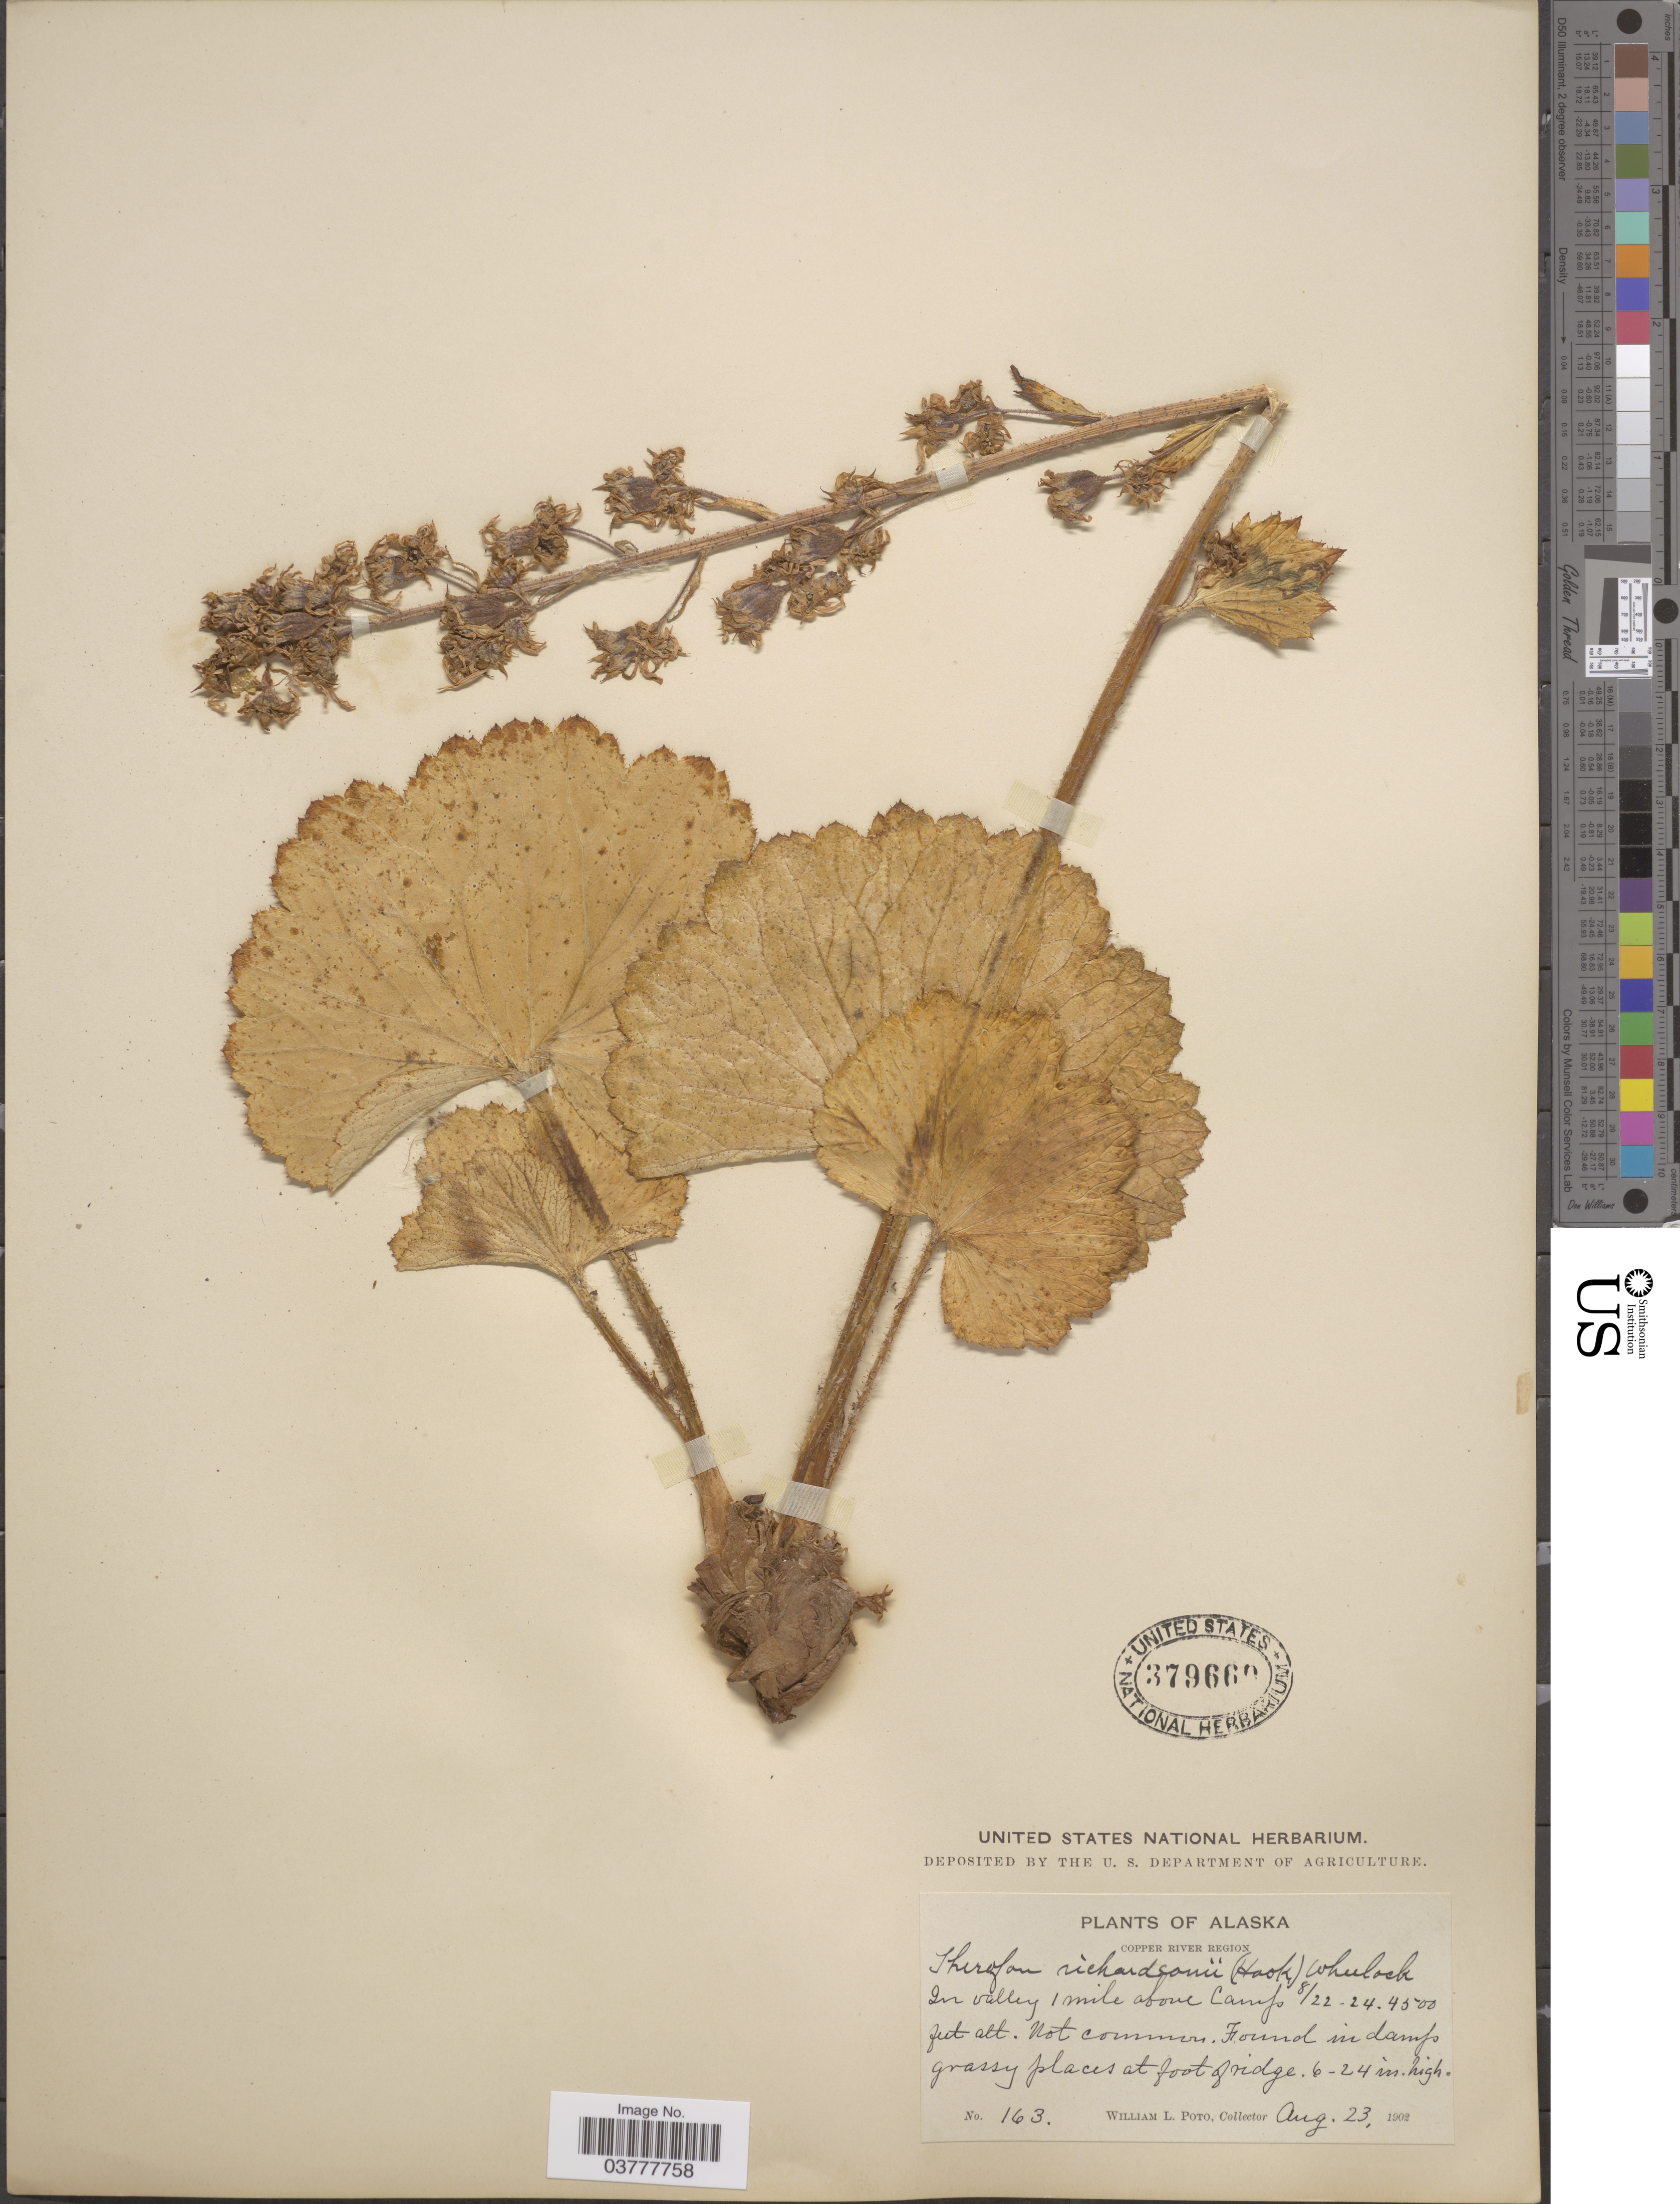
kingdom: Plantae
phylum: Tracheophyta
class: Magnoliopsida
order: Saxifragales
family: Saxifragaceae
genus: Boykinia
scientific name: Boykinia richardsonii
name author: (Hook.) A. Gray ex B.D. Jacks.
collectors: W. Poto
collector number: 163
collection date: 1902-08-23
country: United States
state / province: Alaska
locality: Copper River Region. In valley 1 mile above Camp 8/22-24.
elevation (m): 1372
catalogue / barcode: US 37966